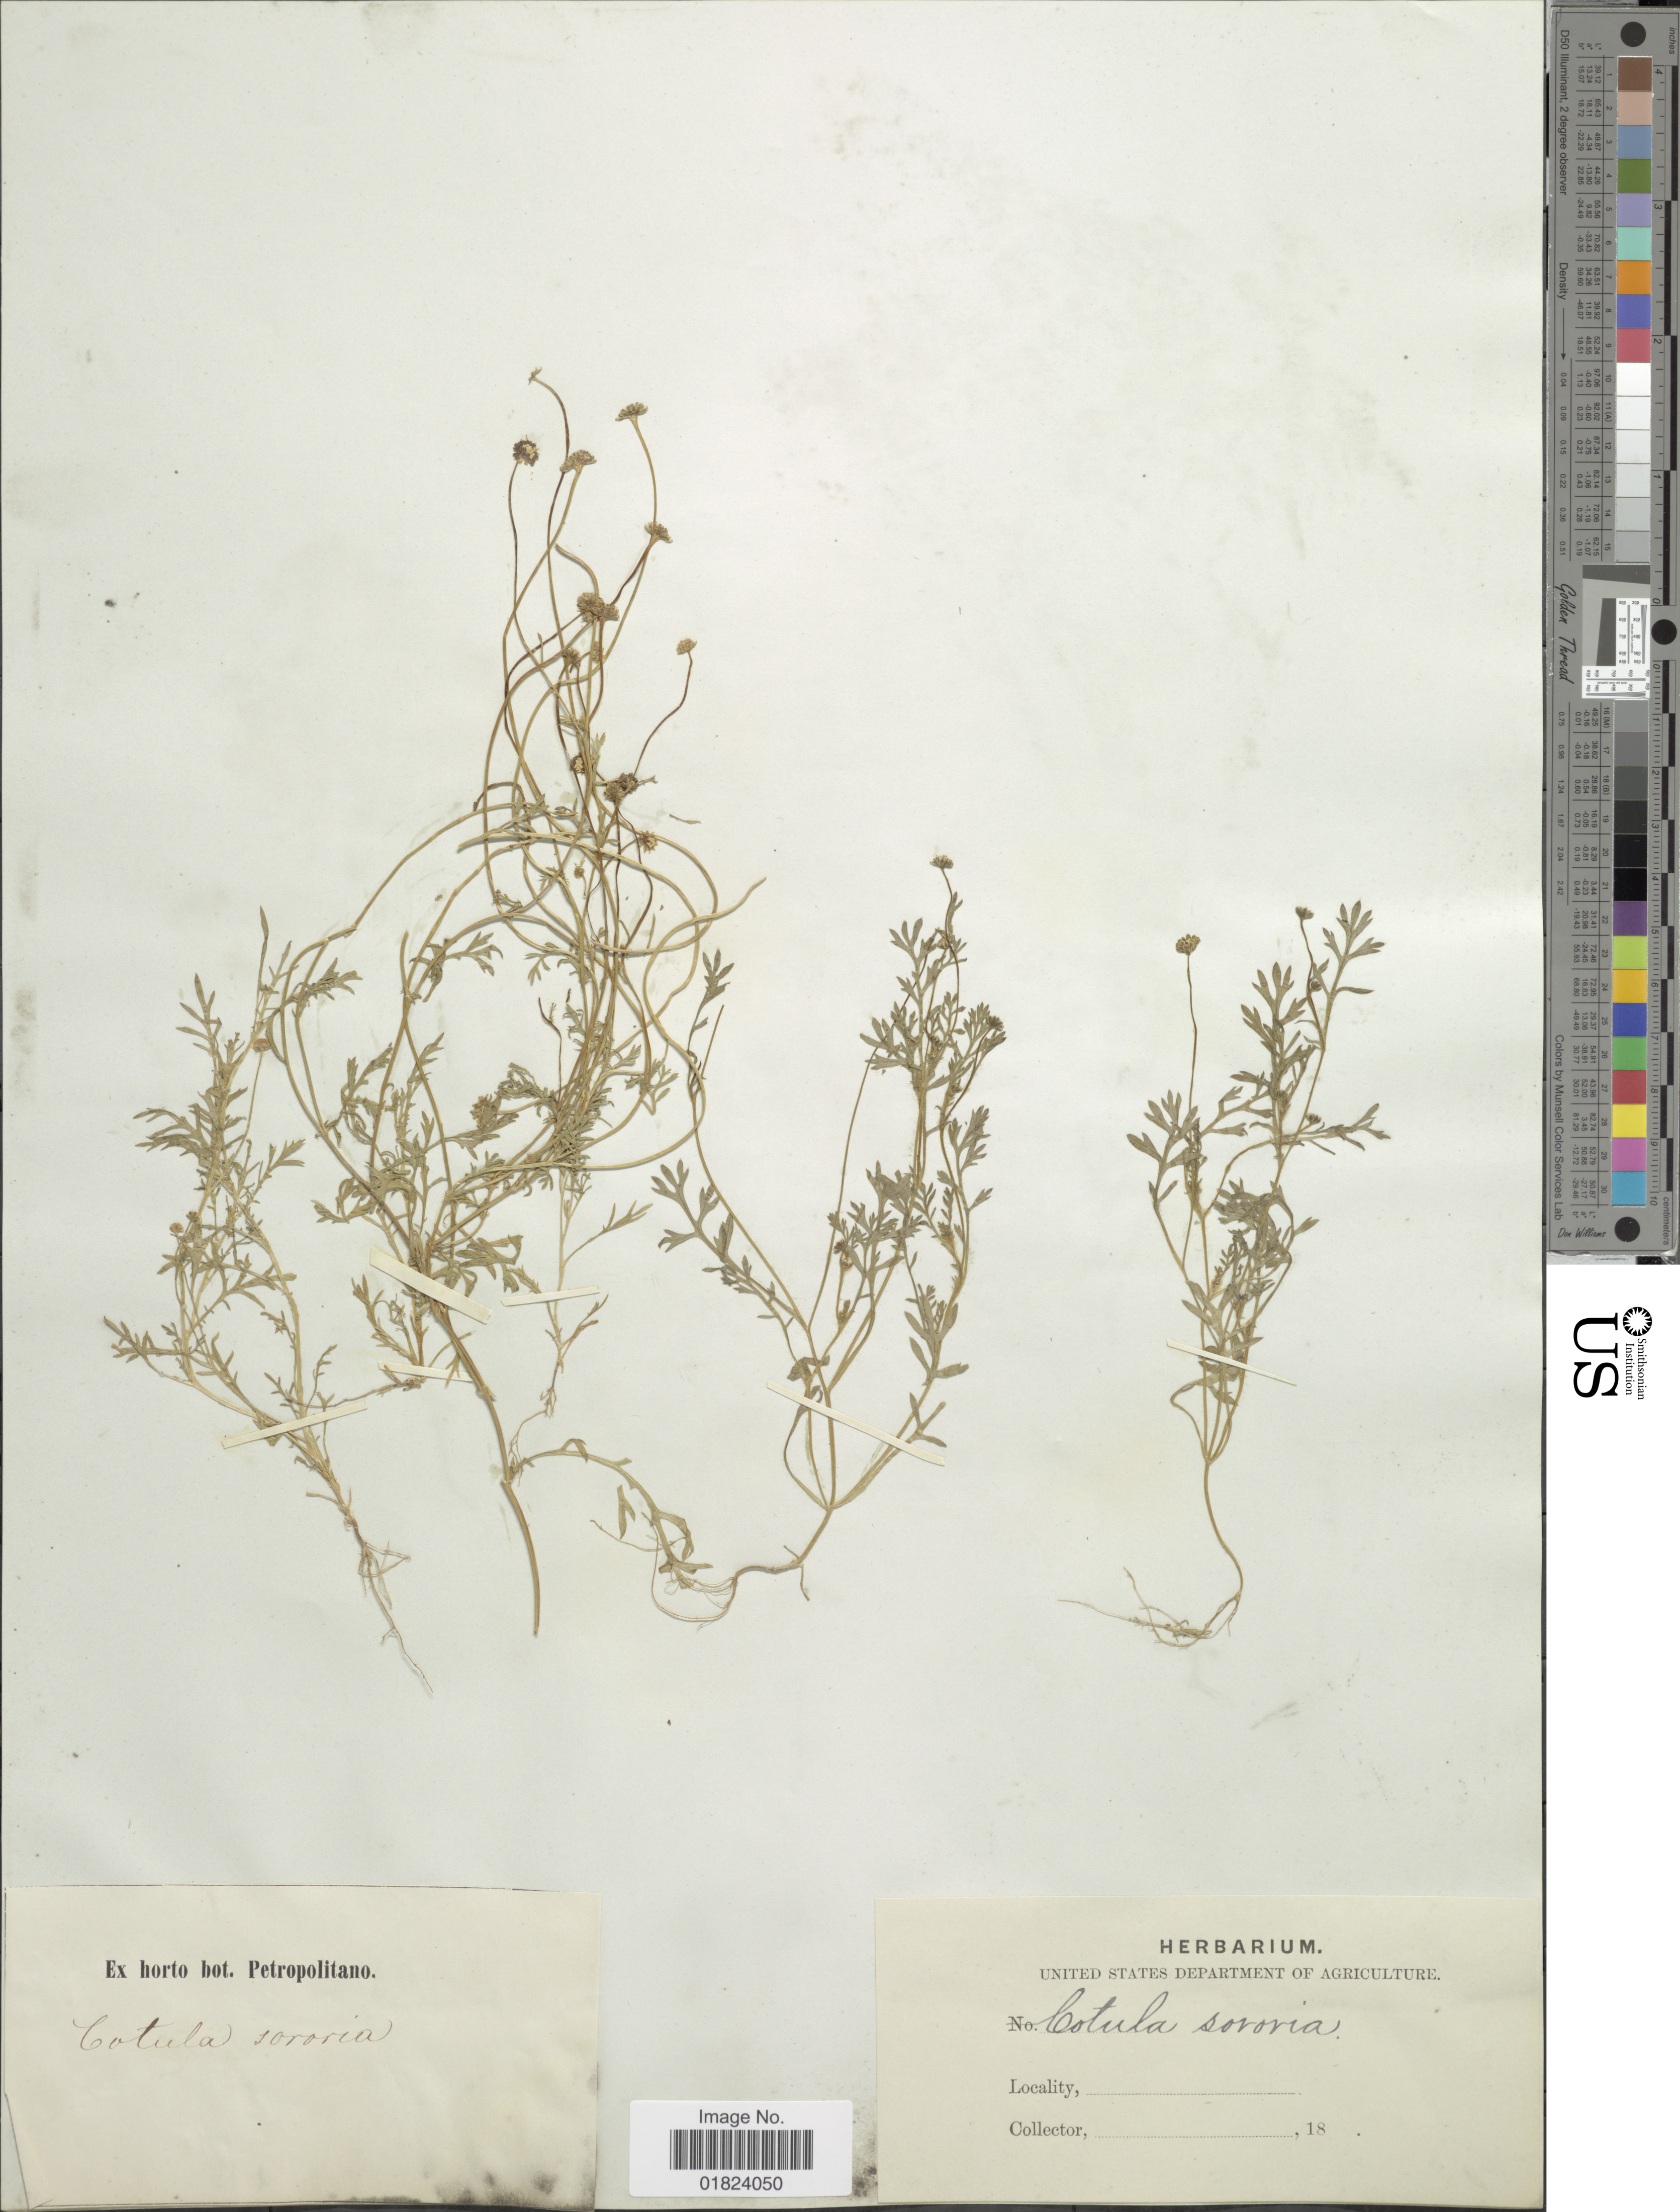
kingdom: Plantae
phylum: Tracheophyta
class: Magnoliopsida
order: Asterales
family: Asteraceae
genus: Cotula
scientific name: Cotula sororia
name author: DC.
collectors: ex Horto Bot. Petropolitano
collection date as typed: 18